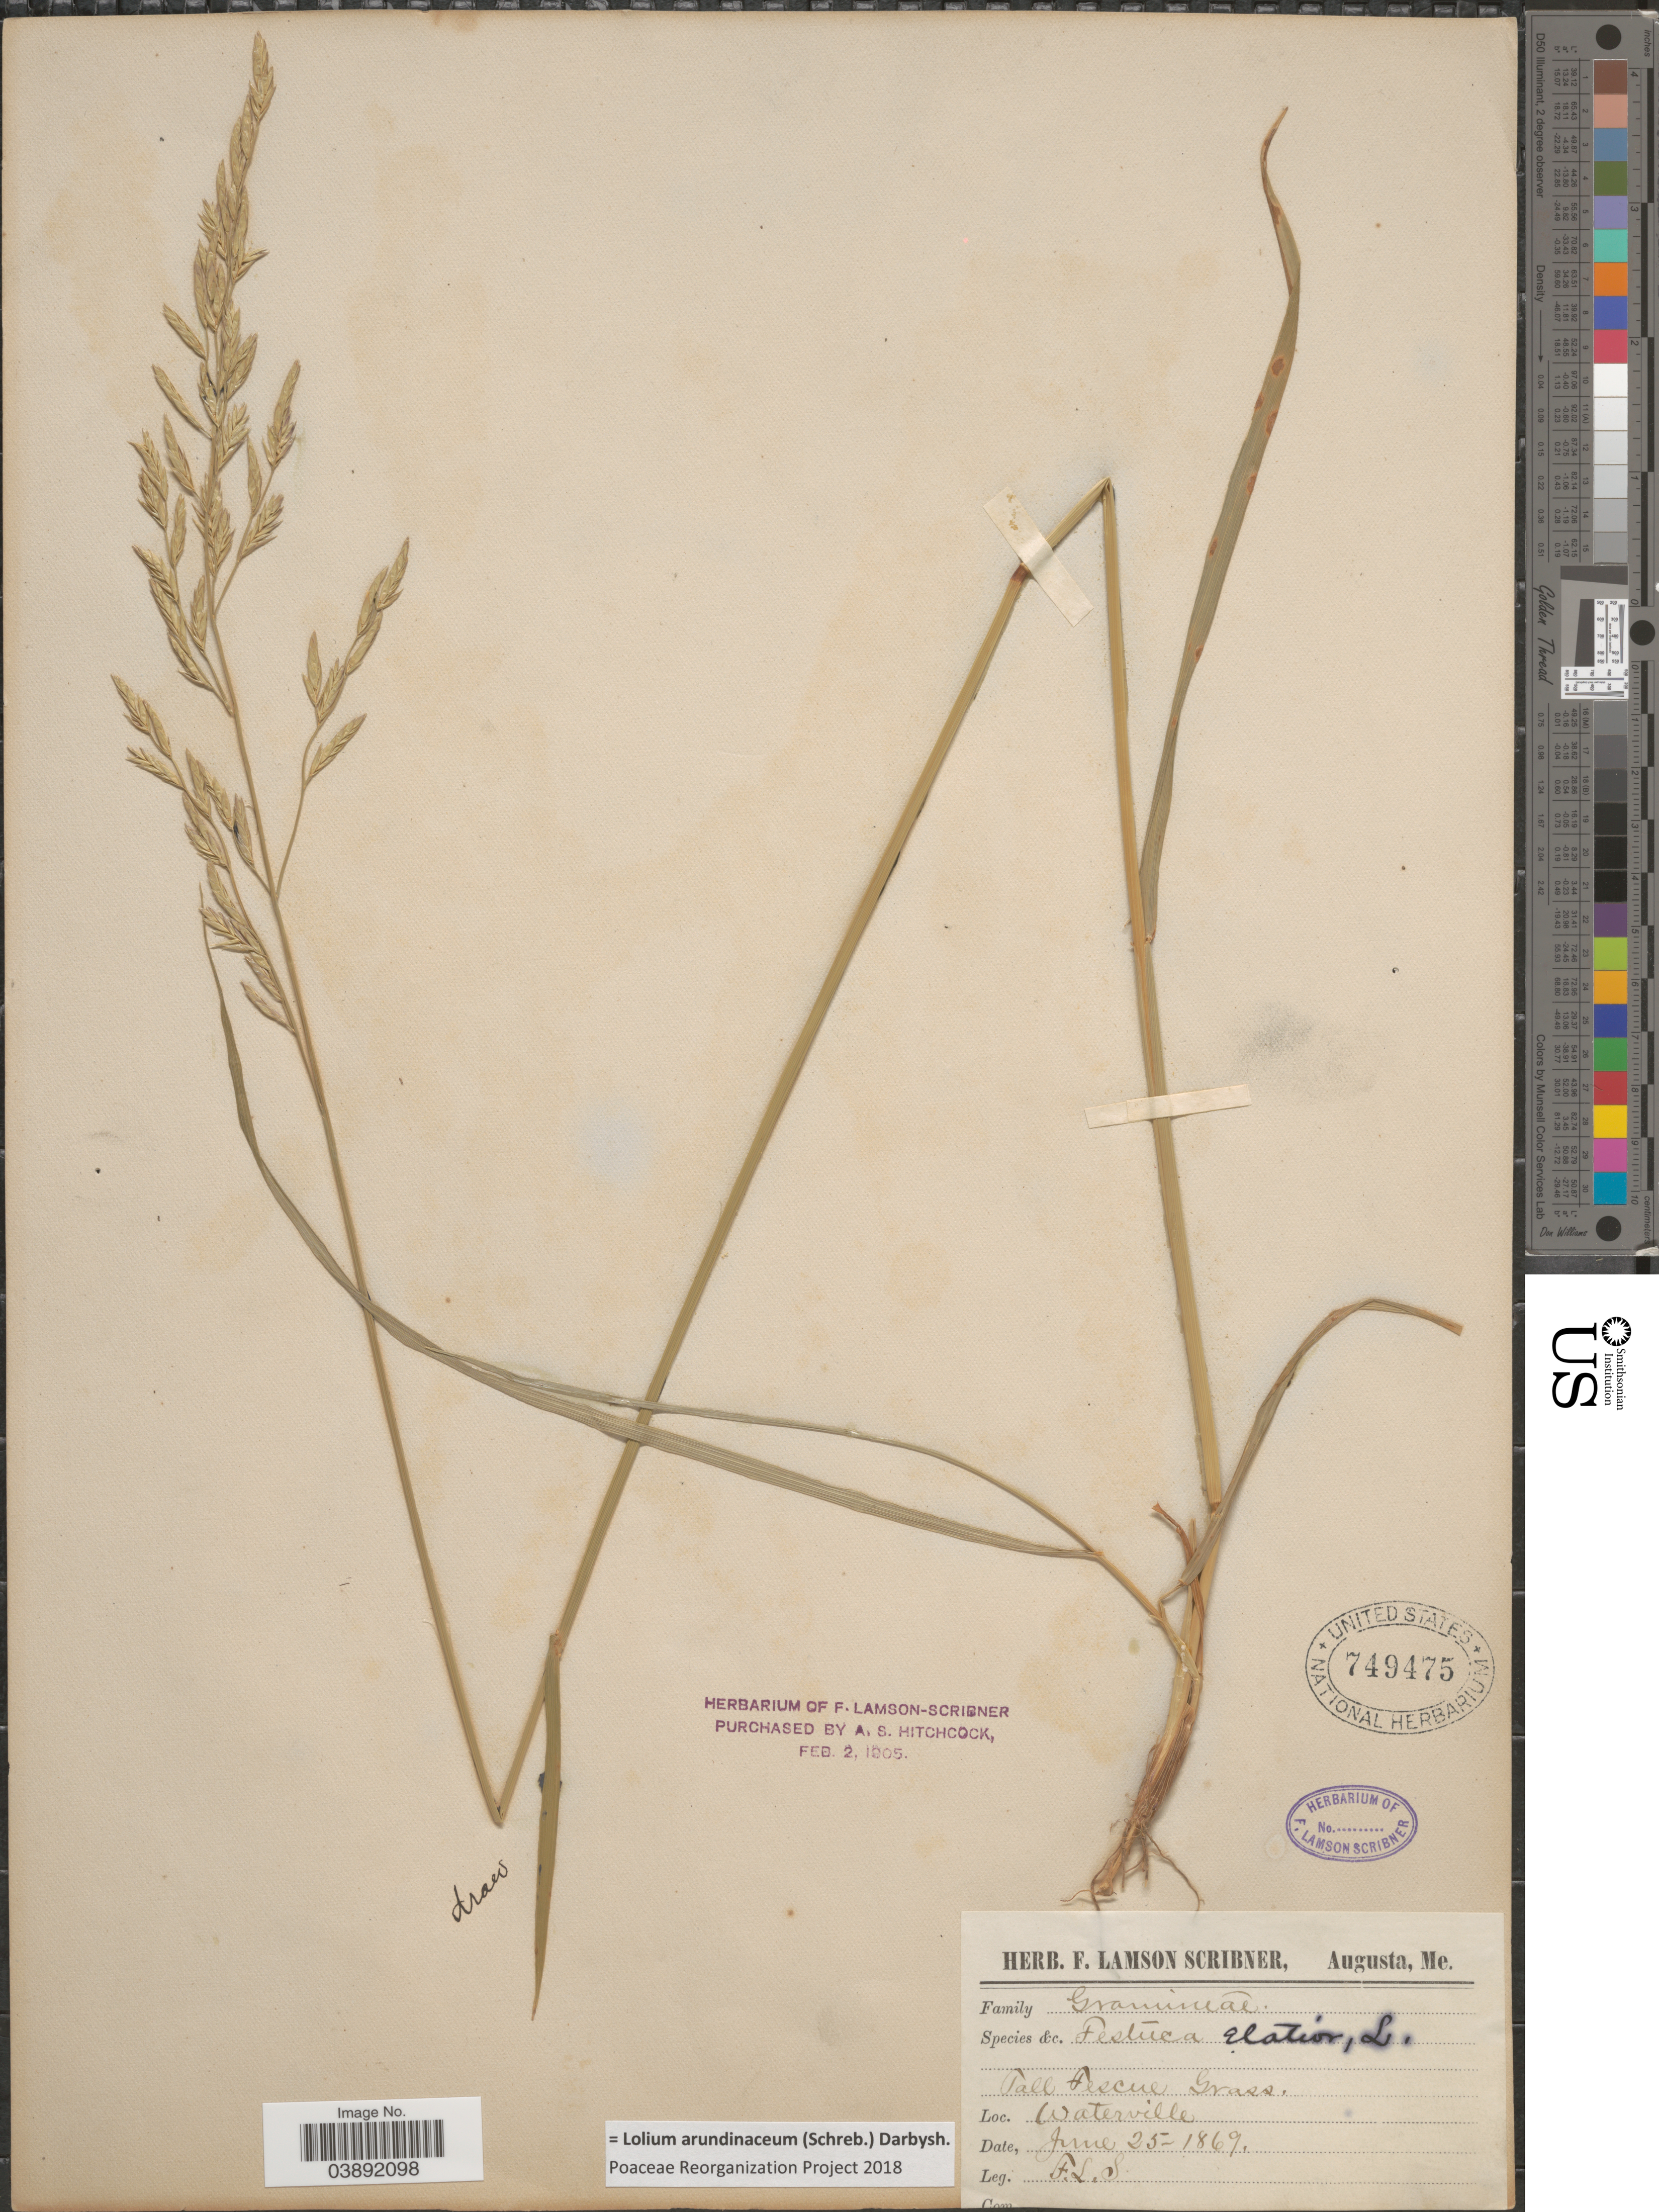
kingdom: Plantae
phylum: Tracheophyta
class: Liliopsida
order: Poales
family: Poaceae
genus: Lolium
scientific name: Lolium arundinaceum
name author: (Schreb.) Darbysh.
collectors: F. Lamson-Scribner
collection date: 1869-06-25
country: United States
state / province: Maine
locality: Waterville.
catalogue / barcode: US 749475